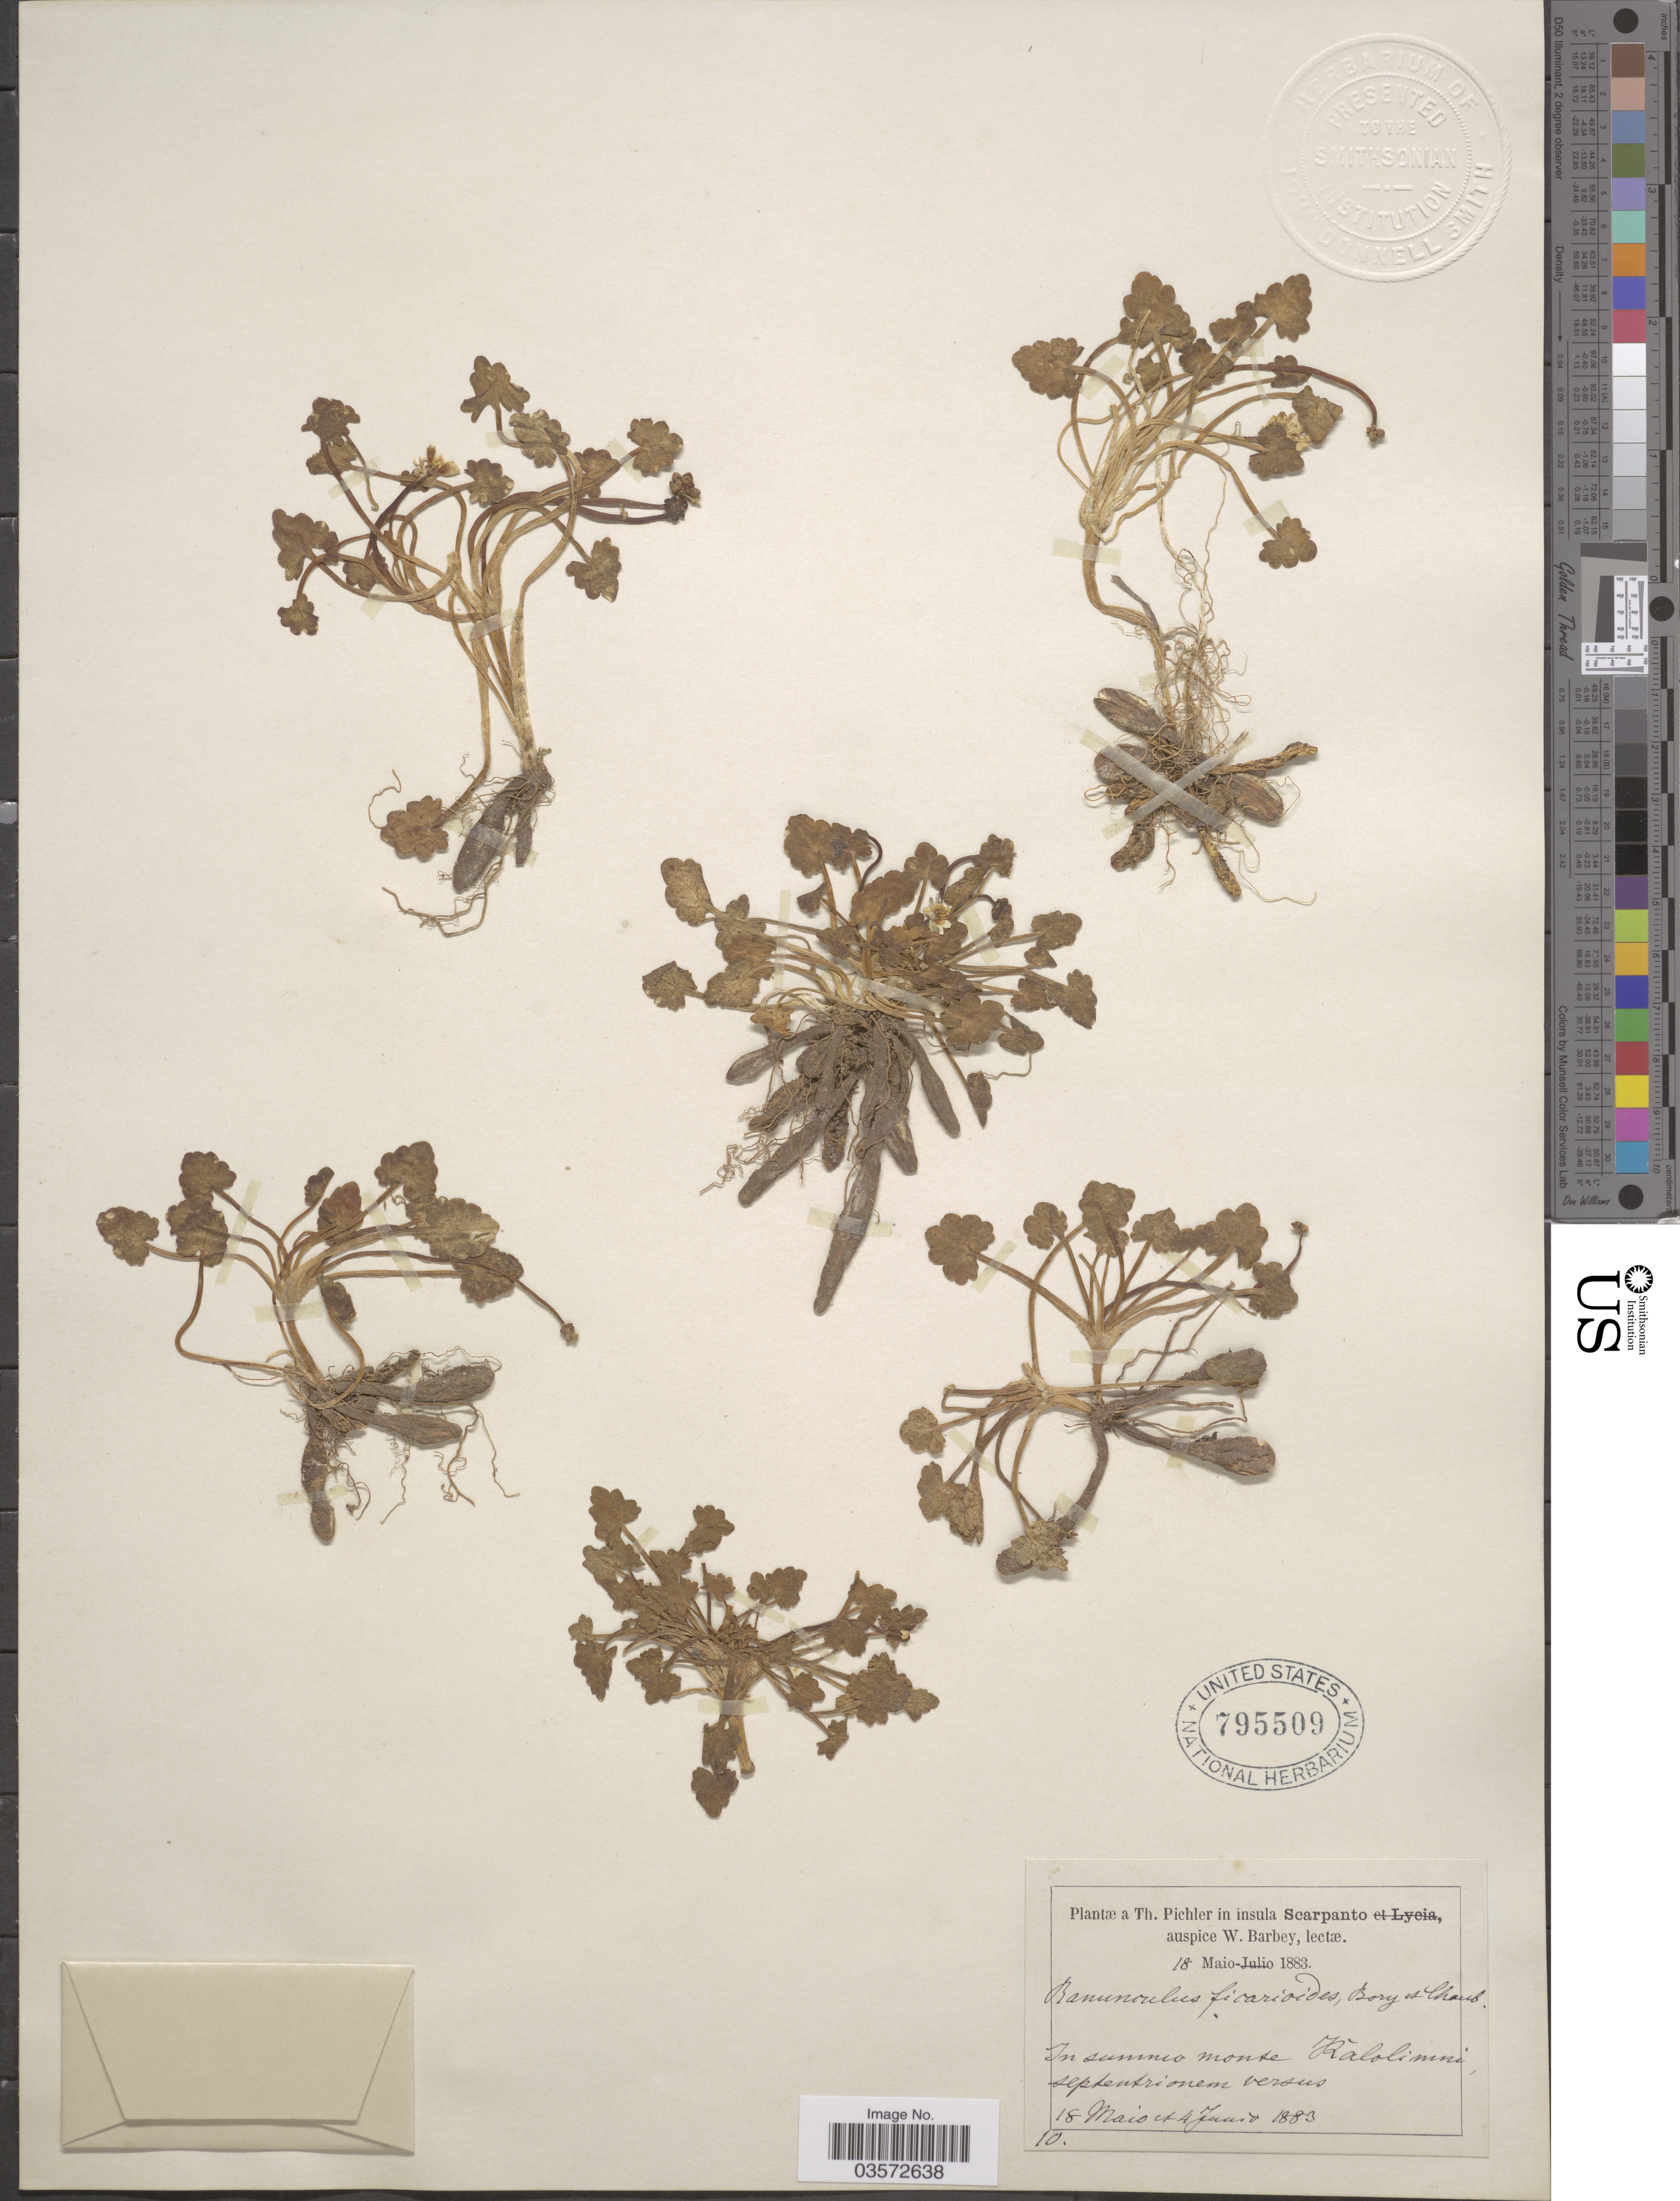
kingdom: Plantae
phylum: Tracheophyta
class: Magnoliopsida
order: Ranunculales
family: Ranunculaceae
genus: Ficaria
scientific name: Ficaria ficarioides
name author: (Bory & Chaub.) Halacsy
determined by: Strong, M. T., (US), Smithsonian Institution - National Museum of Natural History (UNITED STATES)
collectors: T. Pichler & W. Barbey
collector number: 10?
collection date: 1883-05-18/1883-06-04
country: Greece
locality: In insula Scarpanto. In summo monte Kalolimni.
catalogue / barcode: US 795509